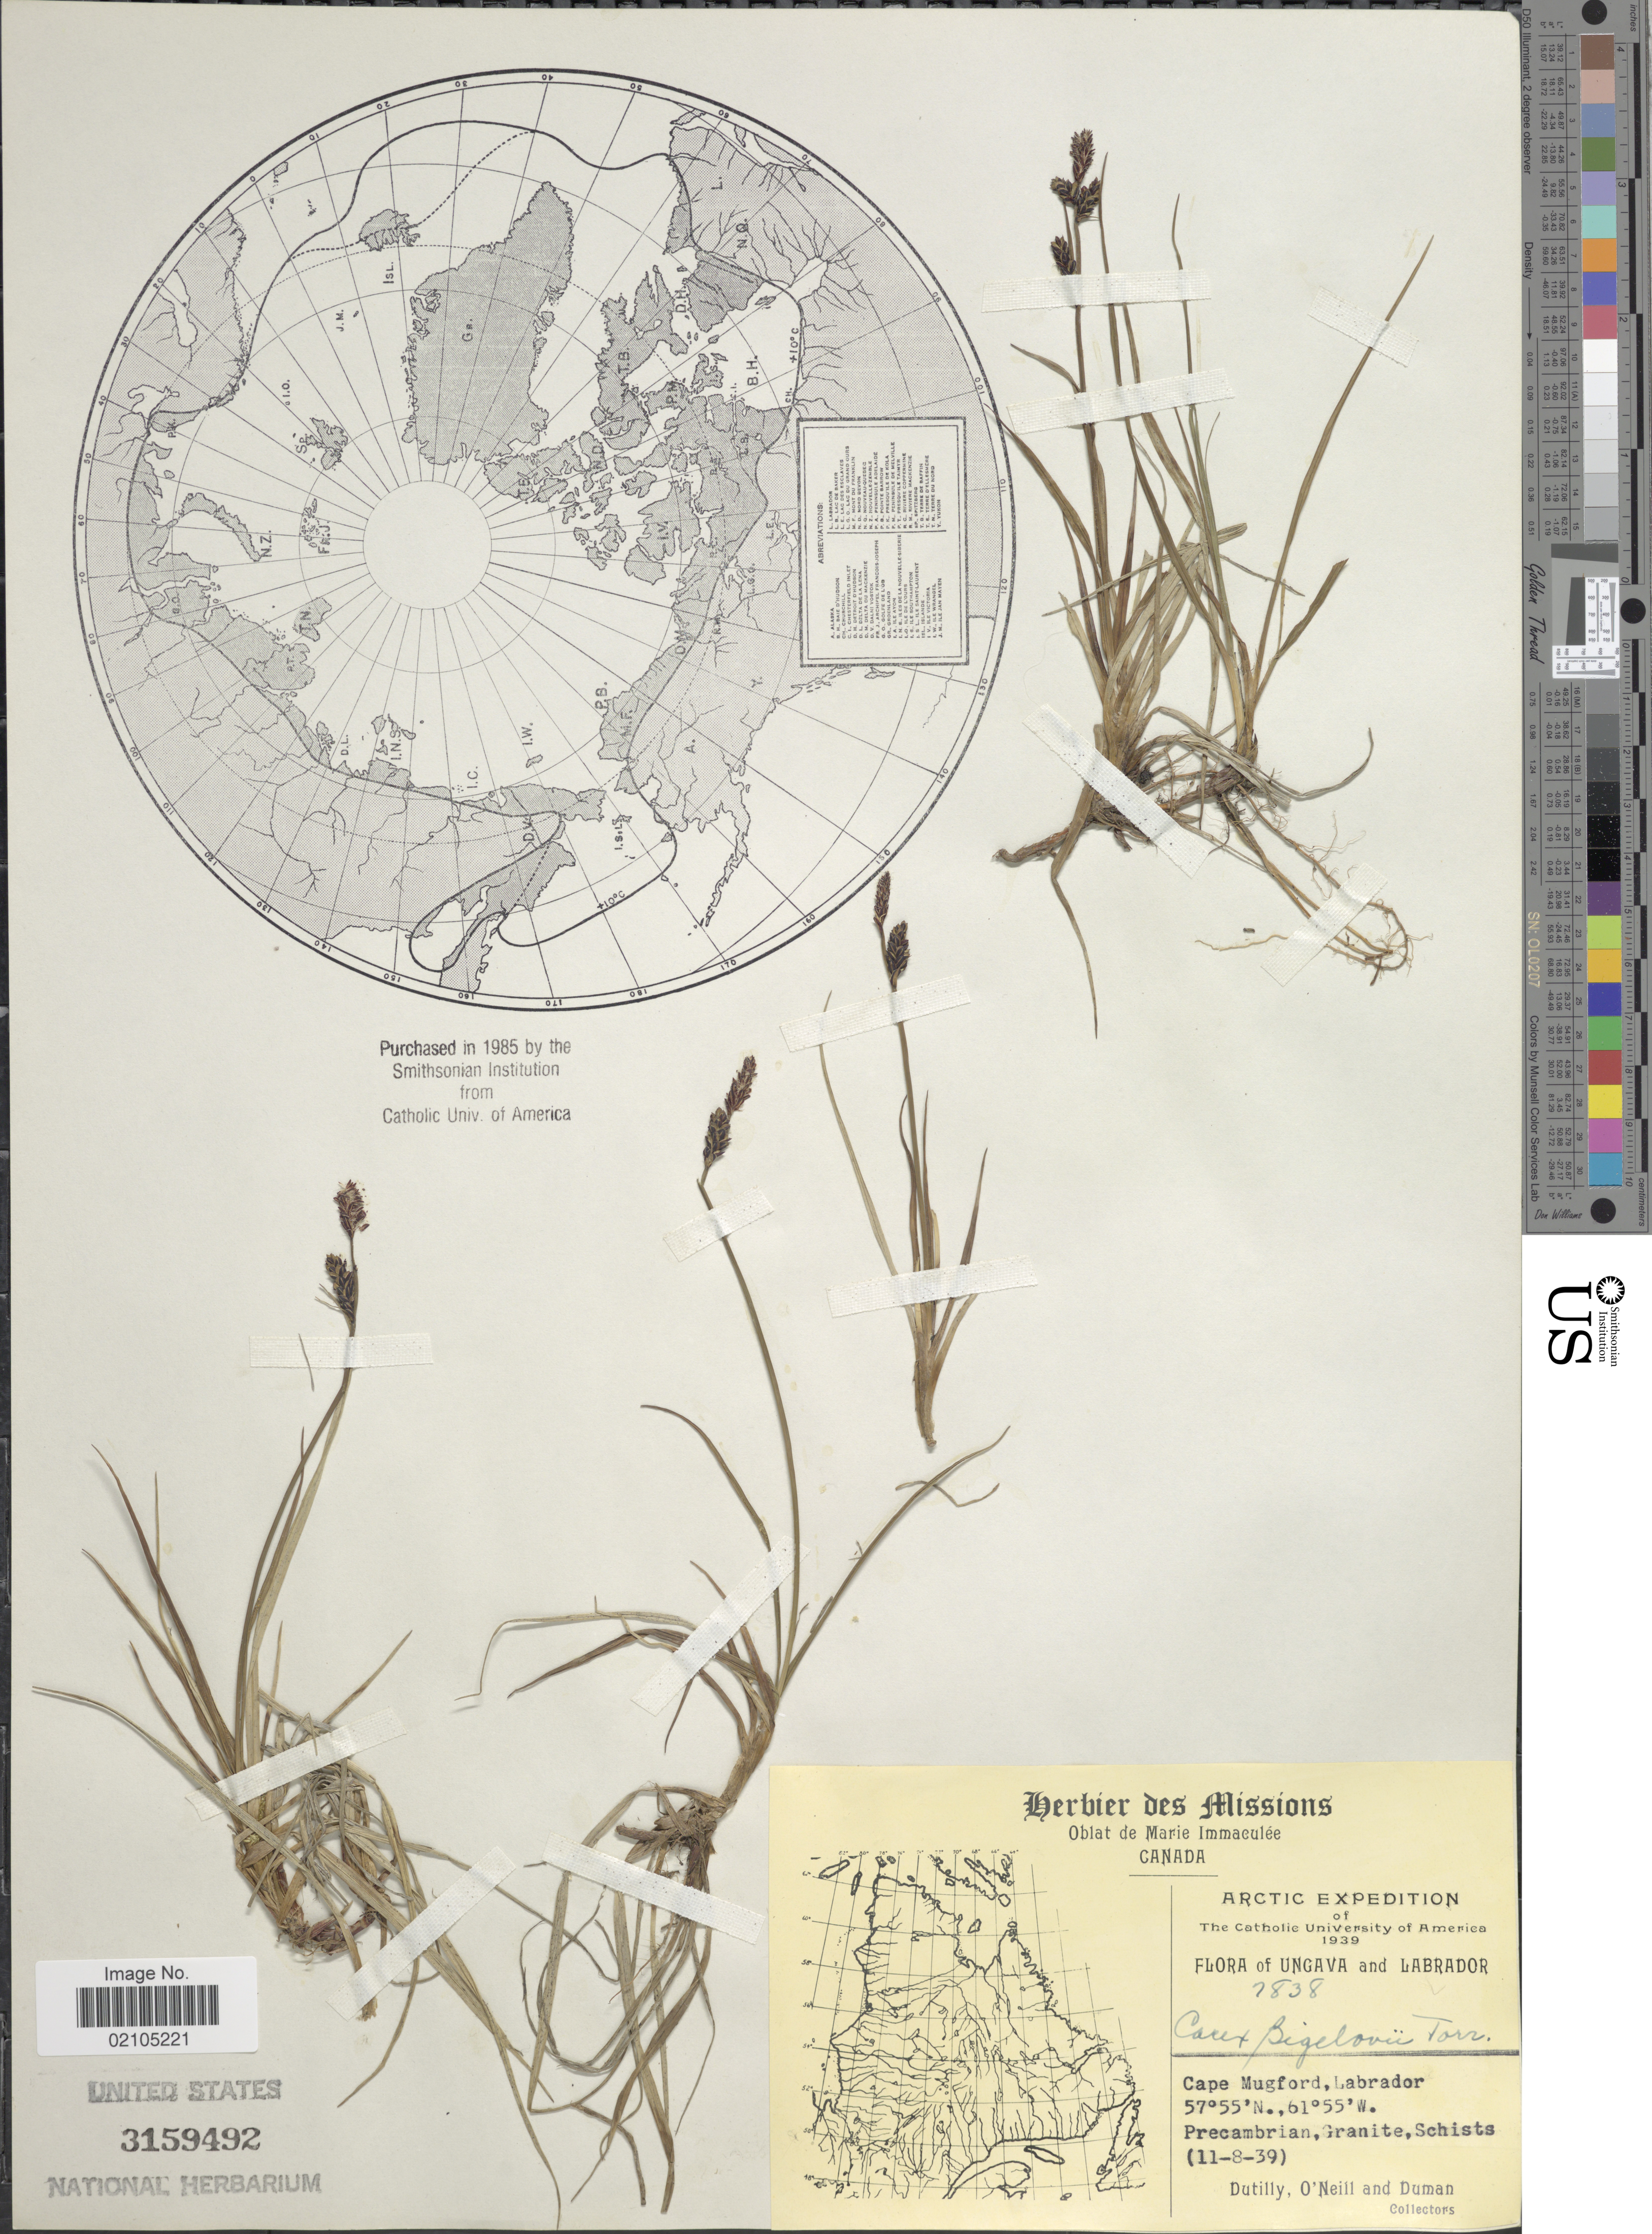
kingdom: Plantae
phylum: Tracheophyta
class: Liliopsida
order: Poales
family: Cyperaceae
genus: Carex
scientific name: Carex bigelowii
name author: Torr. ex Schwein.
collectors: -. Dutilly, -. O'Neill & -. Duman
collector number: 7838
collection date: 1939-08-11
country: Canada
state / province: Newfoundland and Labrador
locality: Arctic, Cape Mugford, Labrador.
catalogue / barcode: US 3159492